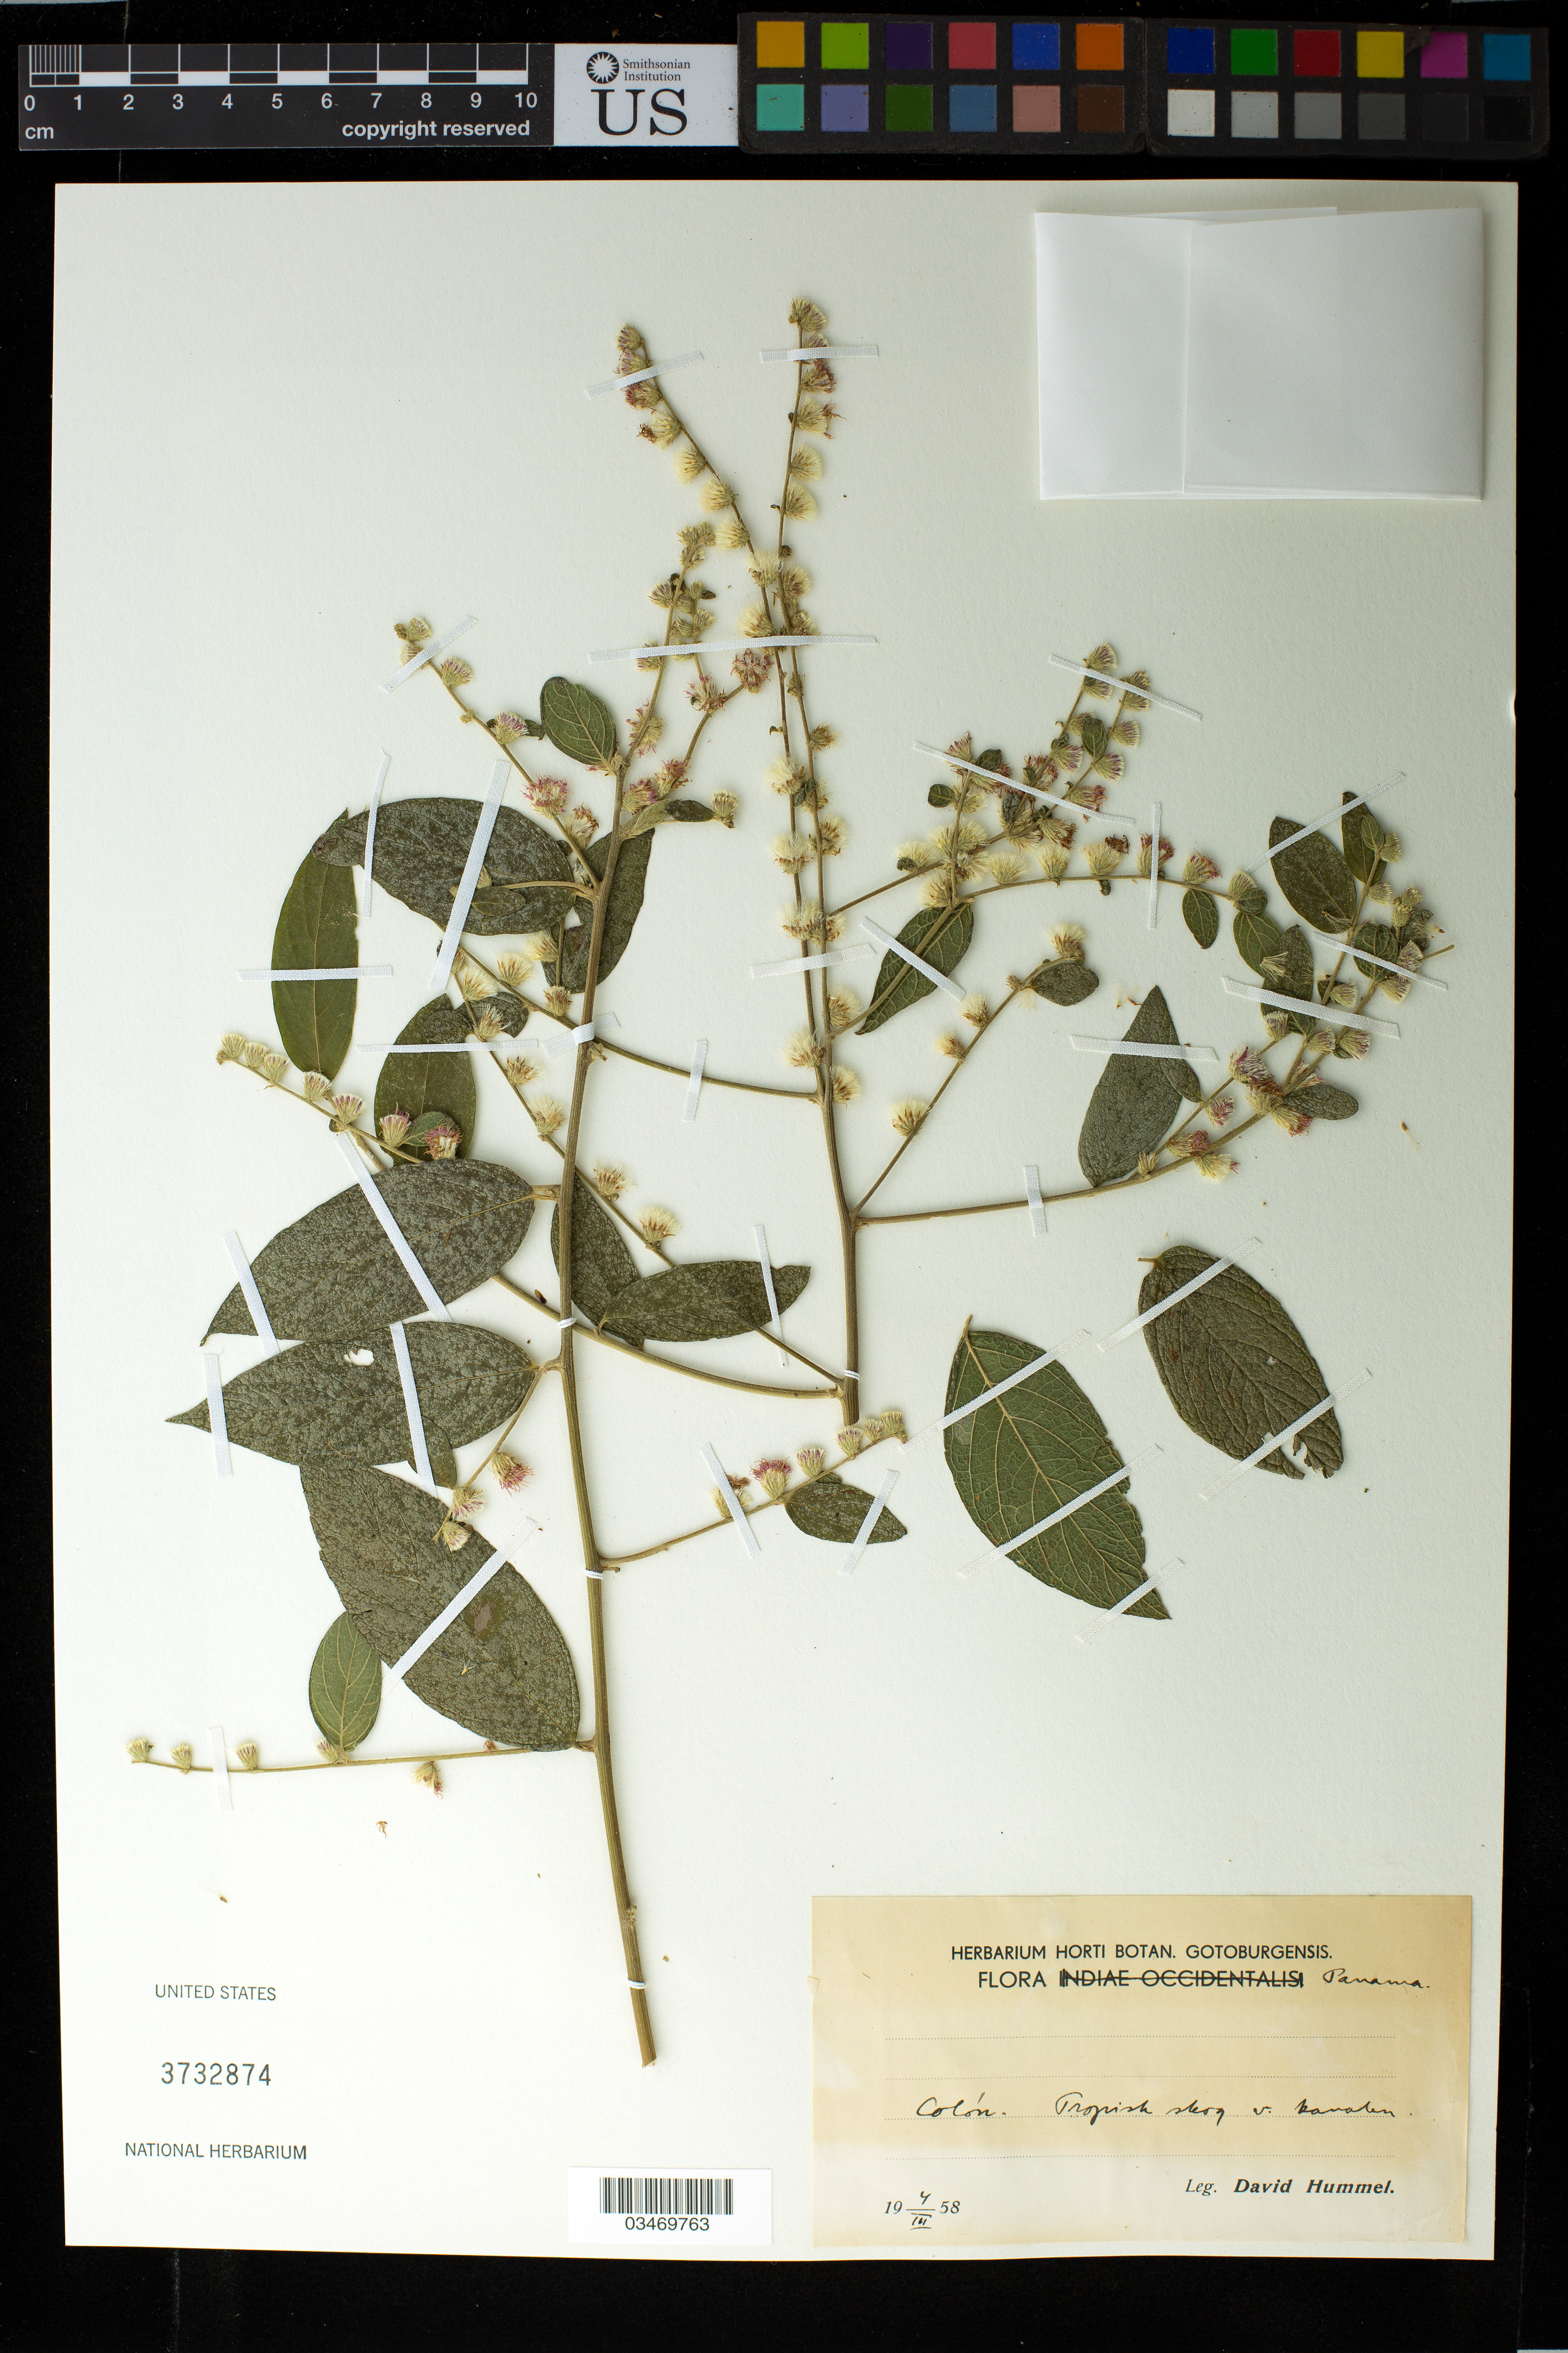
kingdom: Plantae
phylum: Tracheophyta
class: Magnoliopsida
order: Asterales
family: Asteraceae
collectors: D. Hummel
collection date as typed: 4 Mar 1958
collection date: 1958-03-04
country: Panama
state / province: Colón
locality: Tropish steog v. kanalen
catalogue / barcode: US 3732874